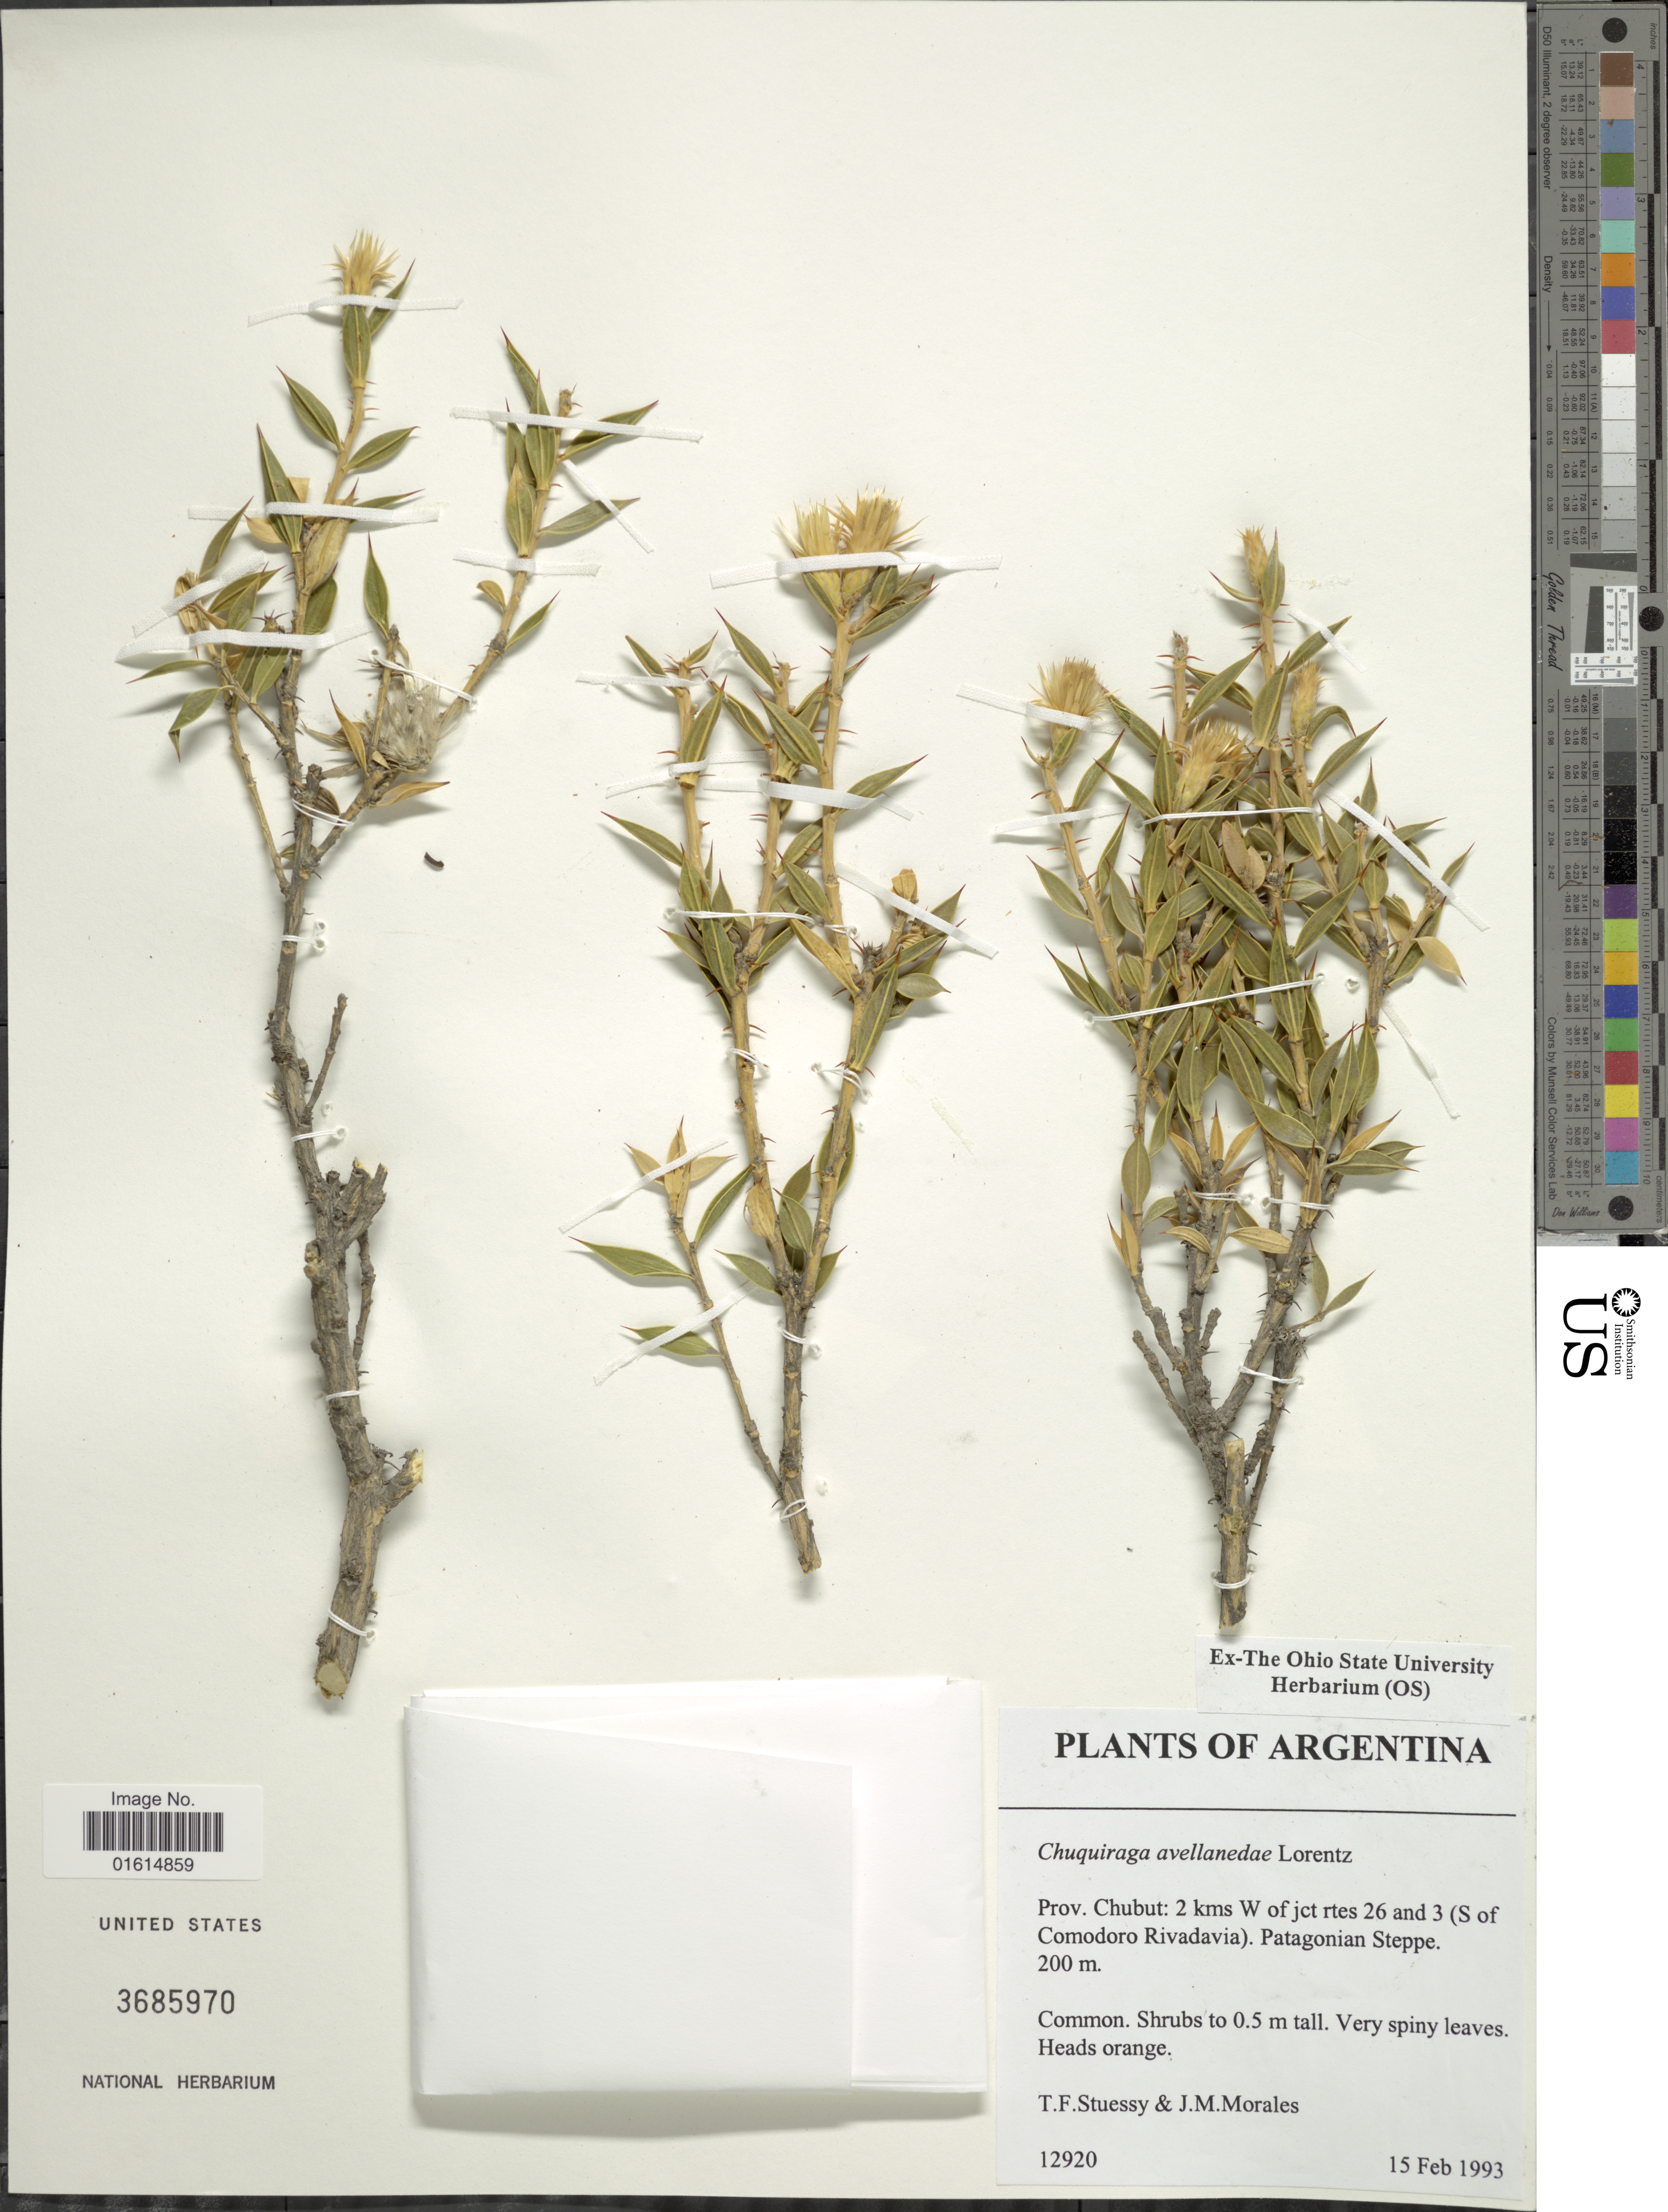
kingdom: Plantae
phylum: Tracheophyta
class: Magnoliopsida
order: Asterales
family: Asteraceae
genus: Chuquiraga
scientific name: Chuquiraga avellanedae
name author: Lorentz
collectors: T. Stuessy & J. Morales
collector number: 12920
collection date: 1993-02-15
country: Argentina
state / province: Chubut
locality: Prov. Chubut, 2 kms W of jct rtes 26 and 3 (S of Comodoro Rivadavia. Ptagonian Steppe.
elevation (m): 200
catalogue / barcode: US 3685970